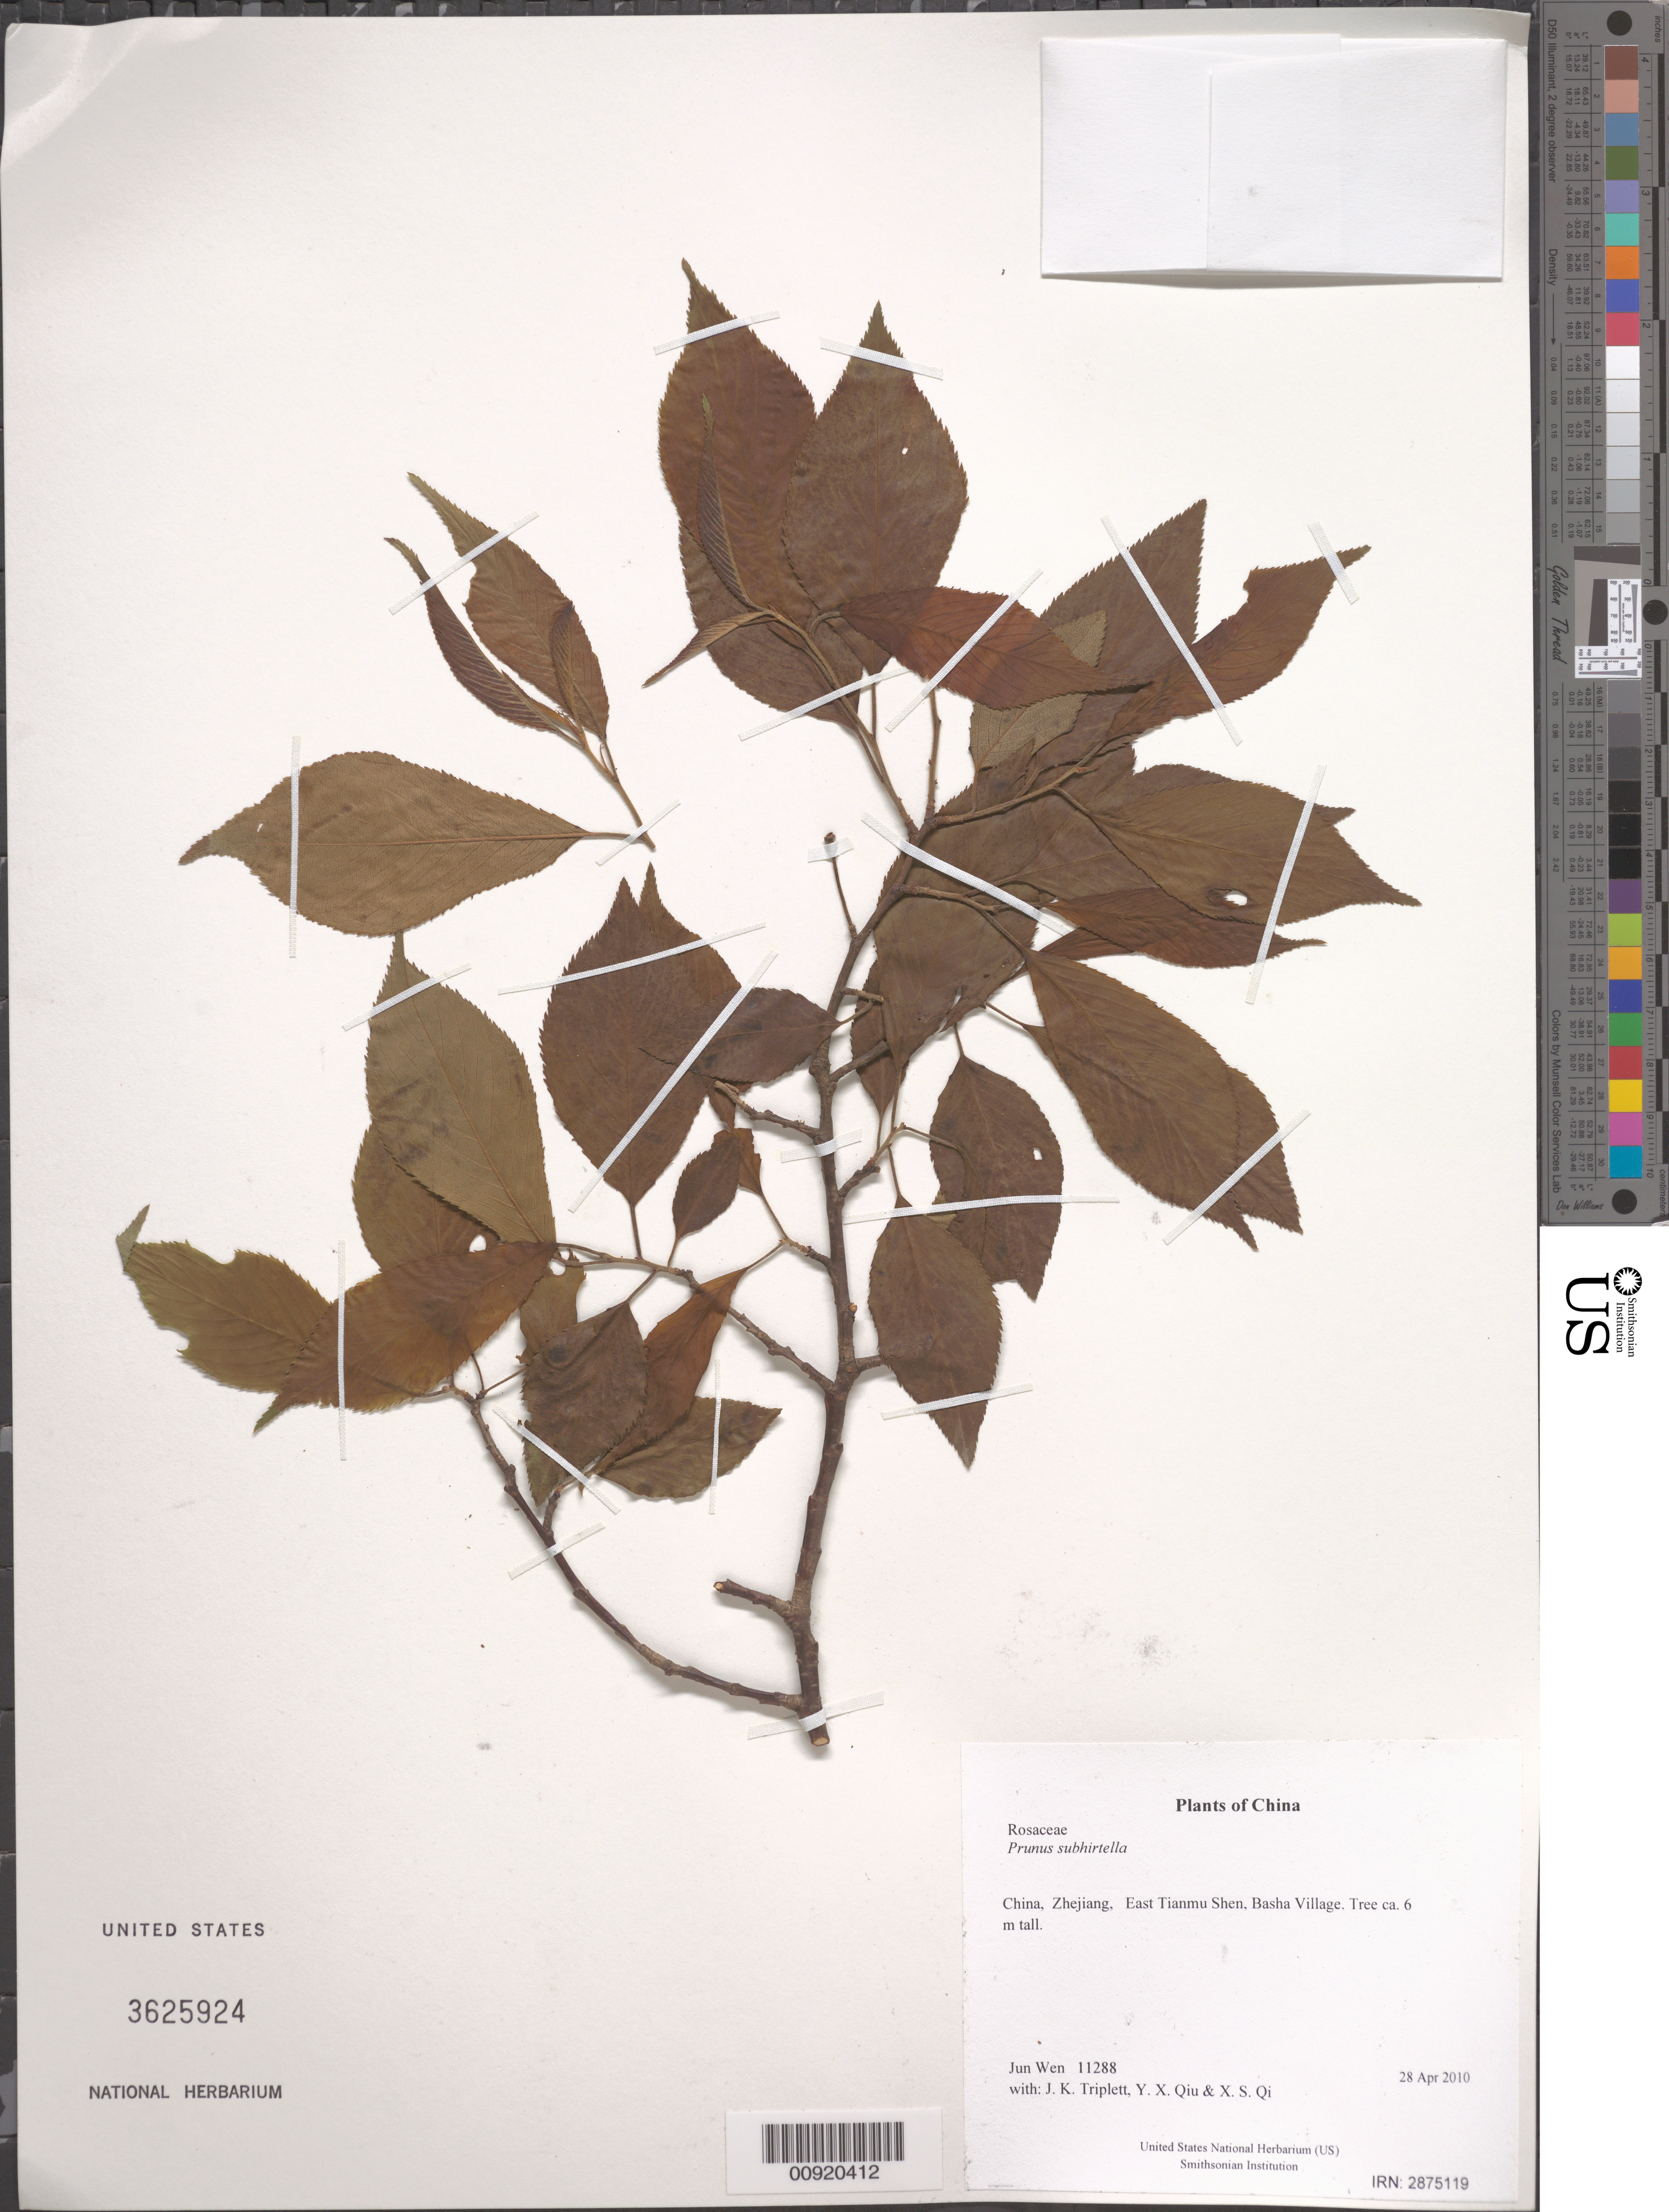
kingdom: Plantae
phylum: Tracheophyta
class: Magnoliopsida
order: Rosales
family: Rosaceae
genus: Prunus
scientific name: Prunus subhirtella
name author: Miq.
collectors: J. Wen, J. K. Triplett, Y. X. Qiu & X. S. Qi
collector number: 11288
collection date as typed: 28 Apr 2010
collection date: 2010-04-28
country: China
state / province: Zhejiang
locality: East Tianmu Shen, Basha Village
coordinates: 30 25.546 N, 119 33.814 E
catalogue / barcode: US 3625924